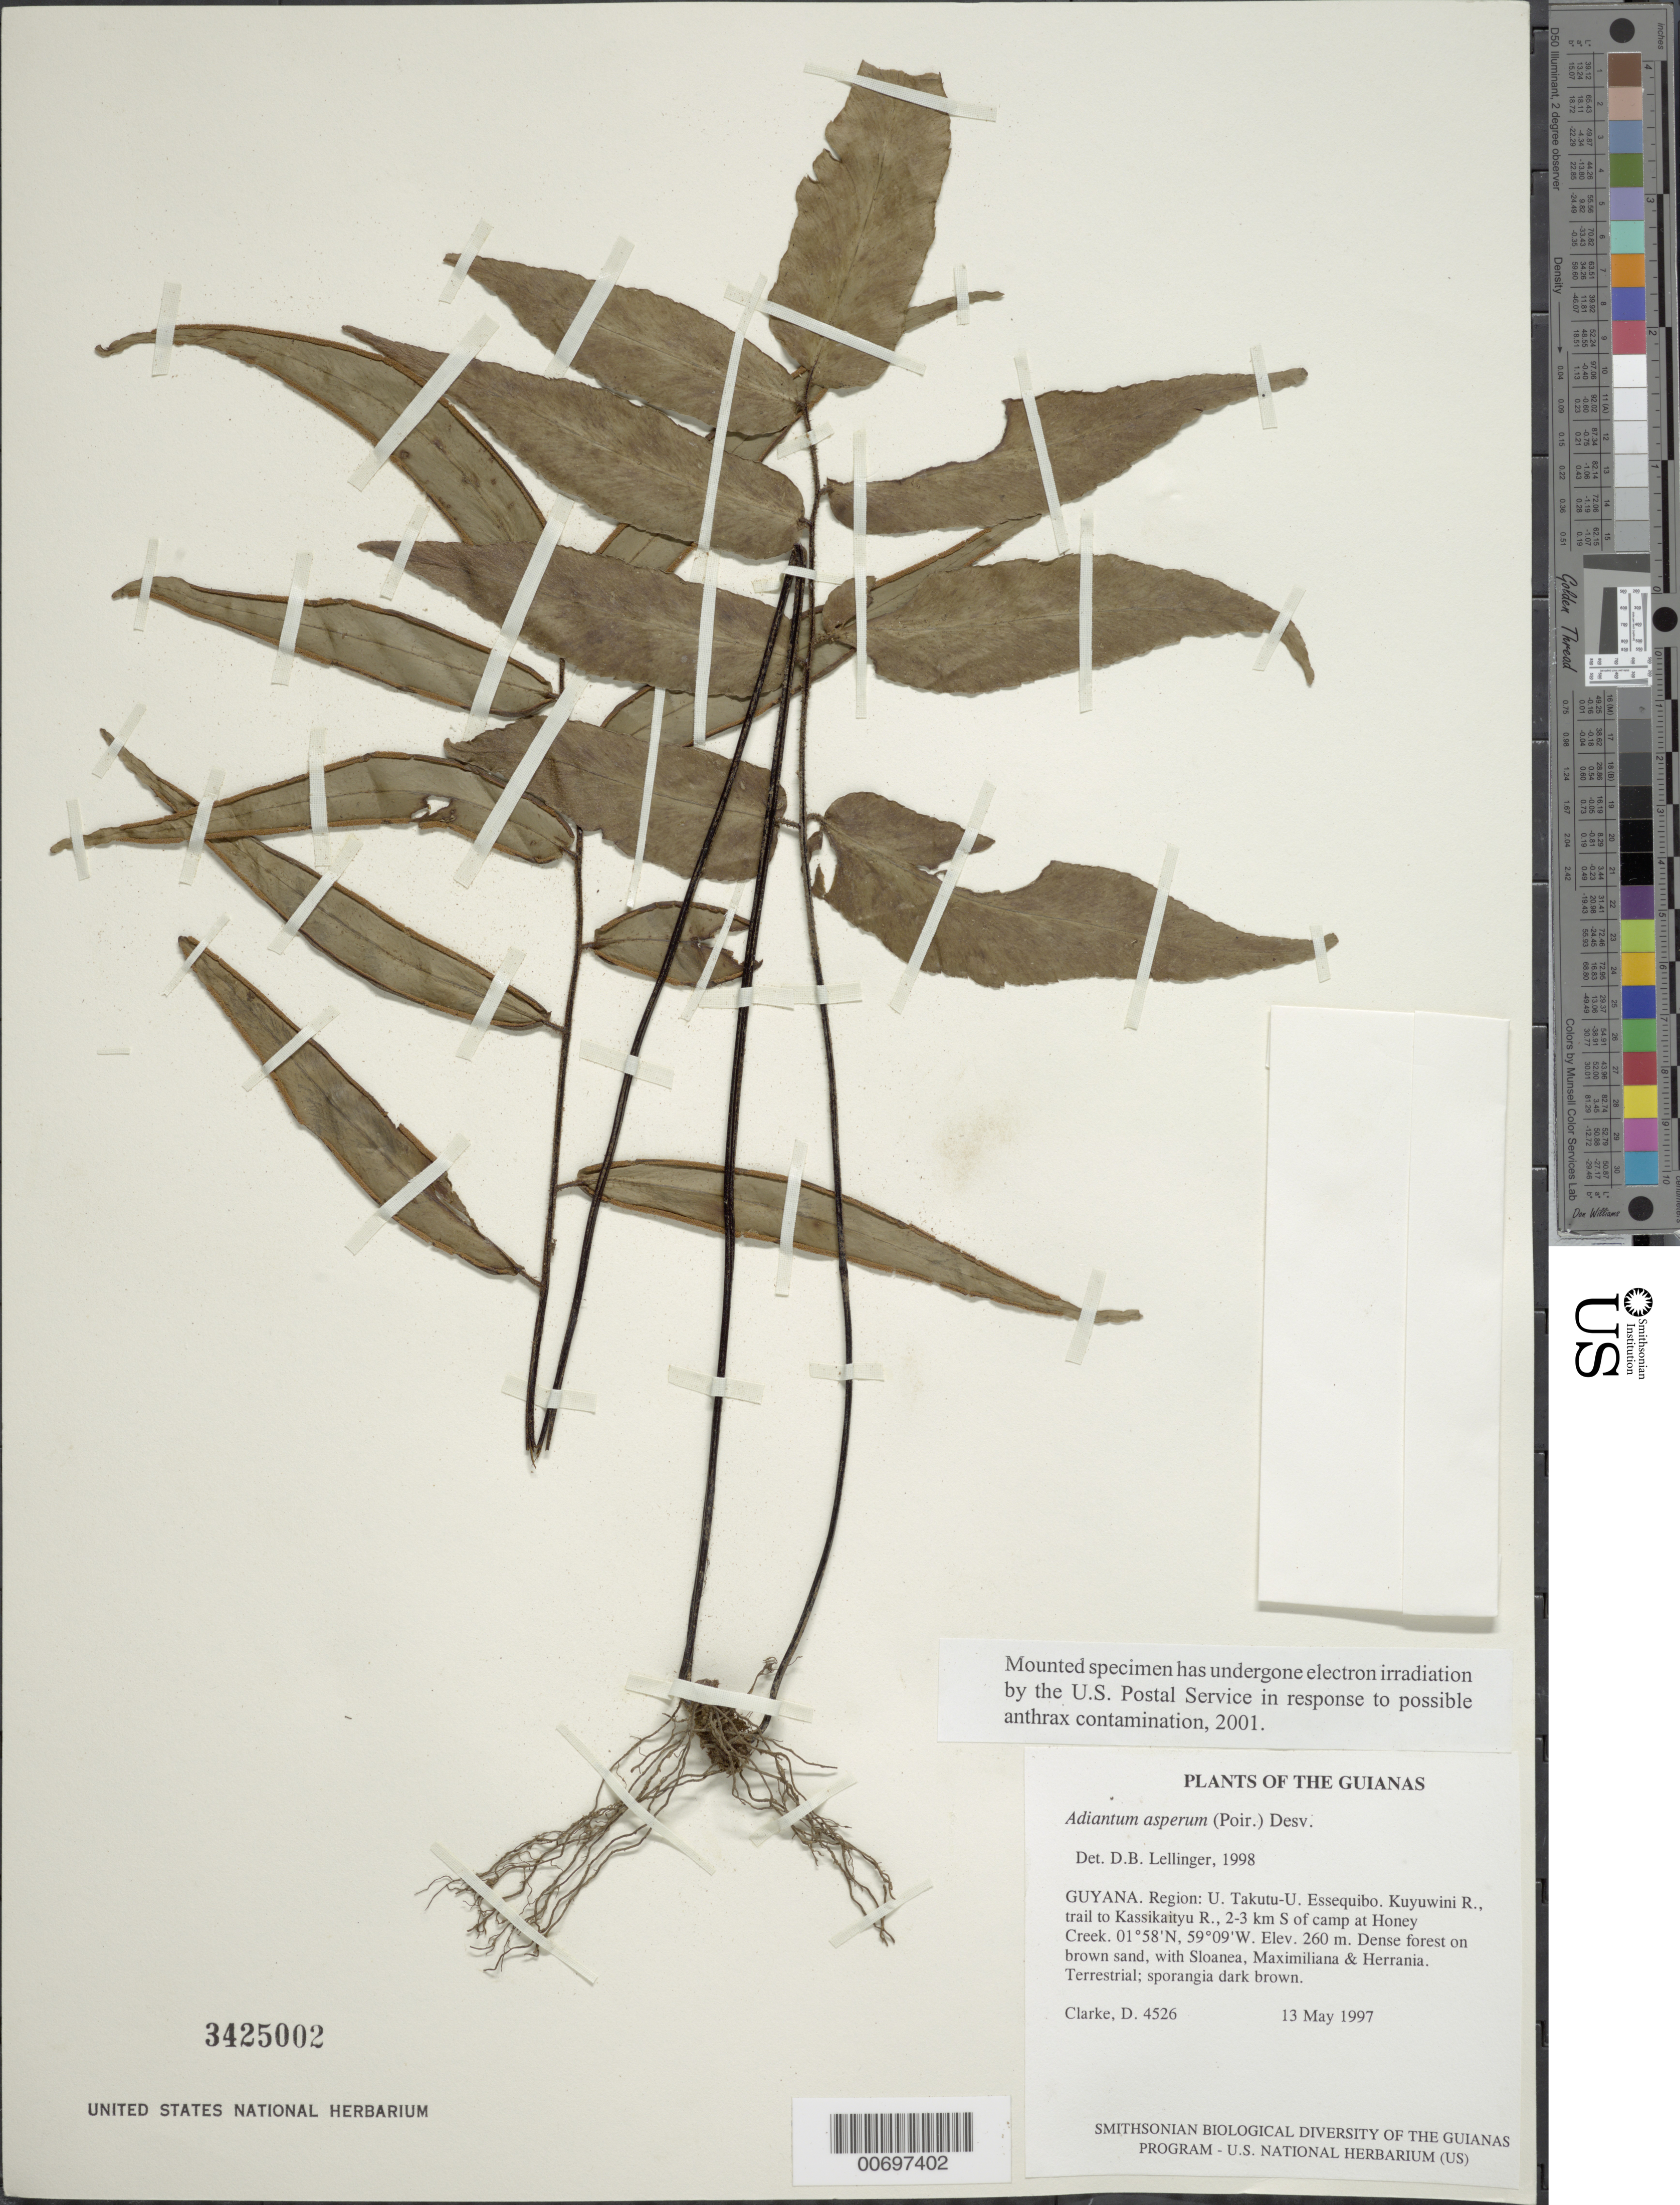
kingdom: Plantae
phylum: Tracheophyta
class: Polypodiopsida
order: Polypodiales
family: Pteridaceae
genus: Adiantum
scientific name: Adiantum dolosum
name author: Kunze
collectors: H. D. Clarke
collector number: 4526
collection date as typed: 13 May 1997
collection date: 1997-05-13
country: Guyana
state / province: U. Takutu-U. Essequibo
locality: Kuyuwini R., trail to Kassikaityu R., 2-3 km S of camp at Honey Creek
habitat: Dense forest on brown sand, with Sloanea, Maximiliana & Herrania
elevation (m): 260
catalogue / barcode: US 3425002